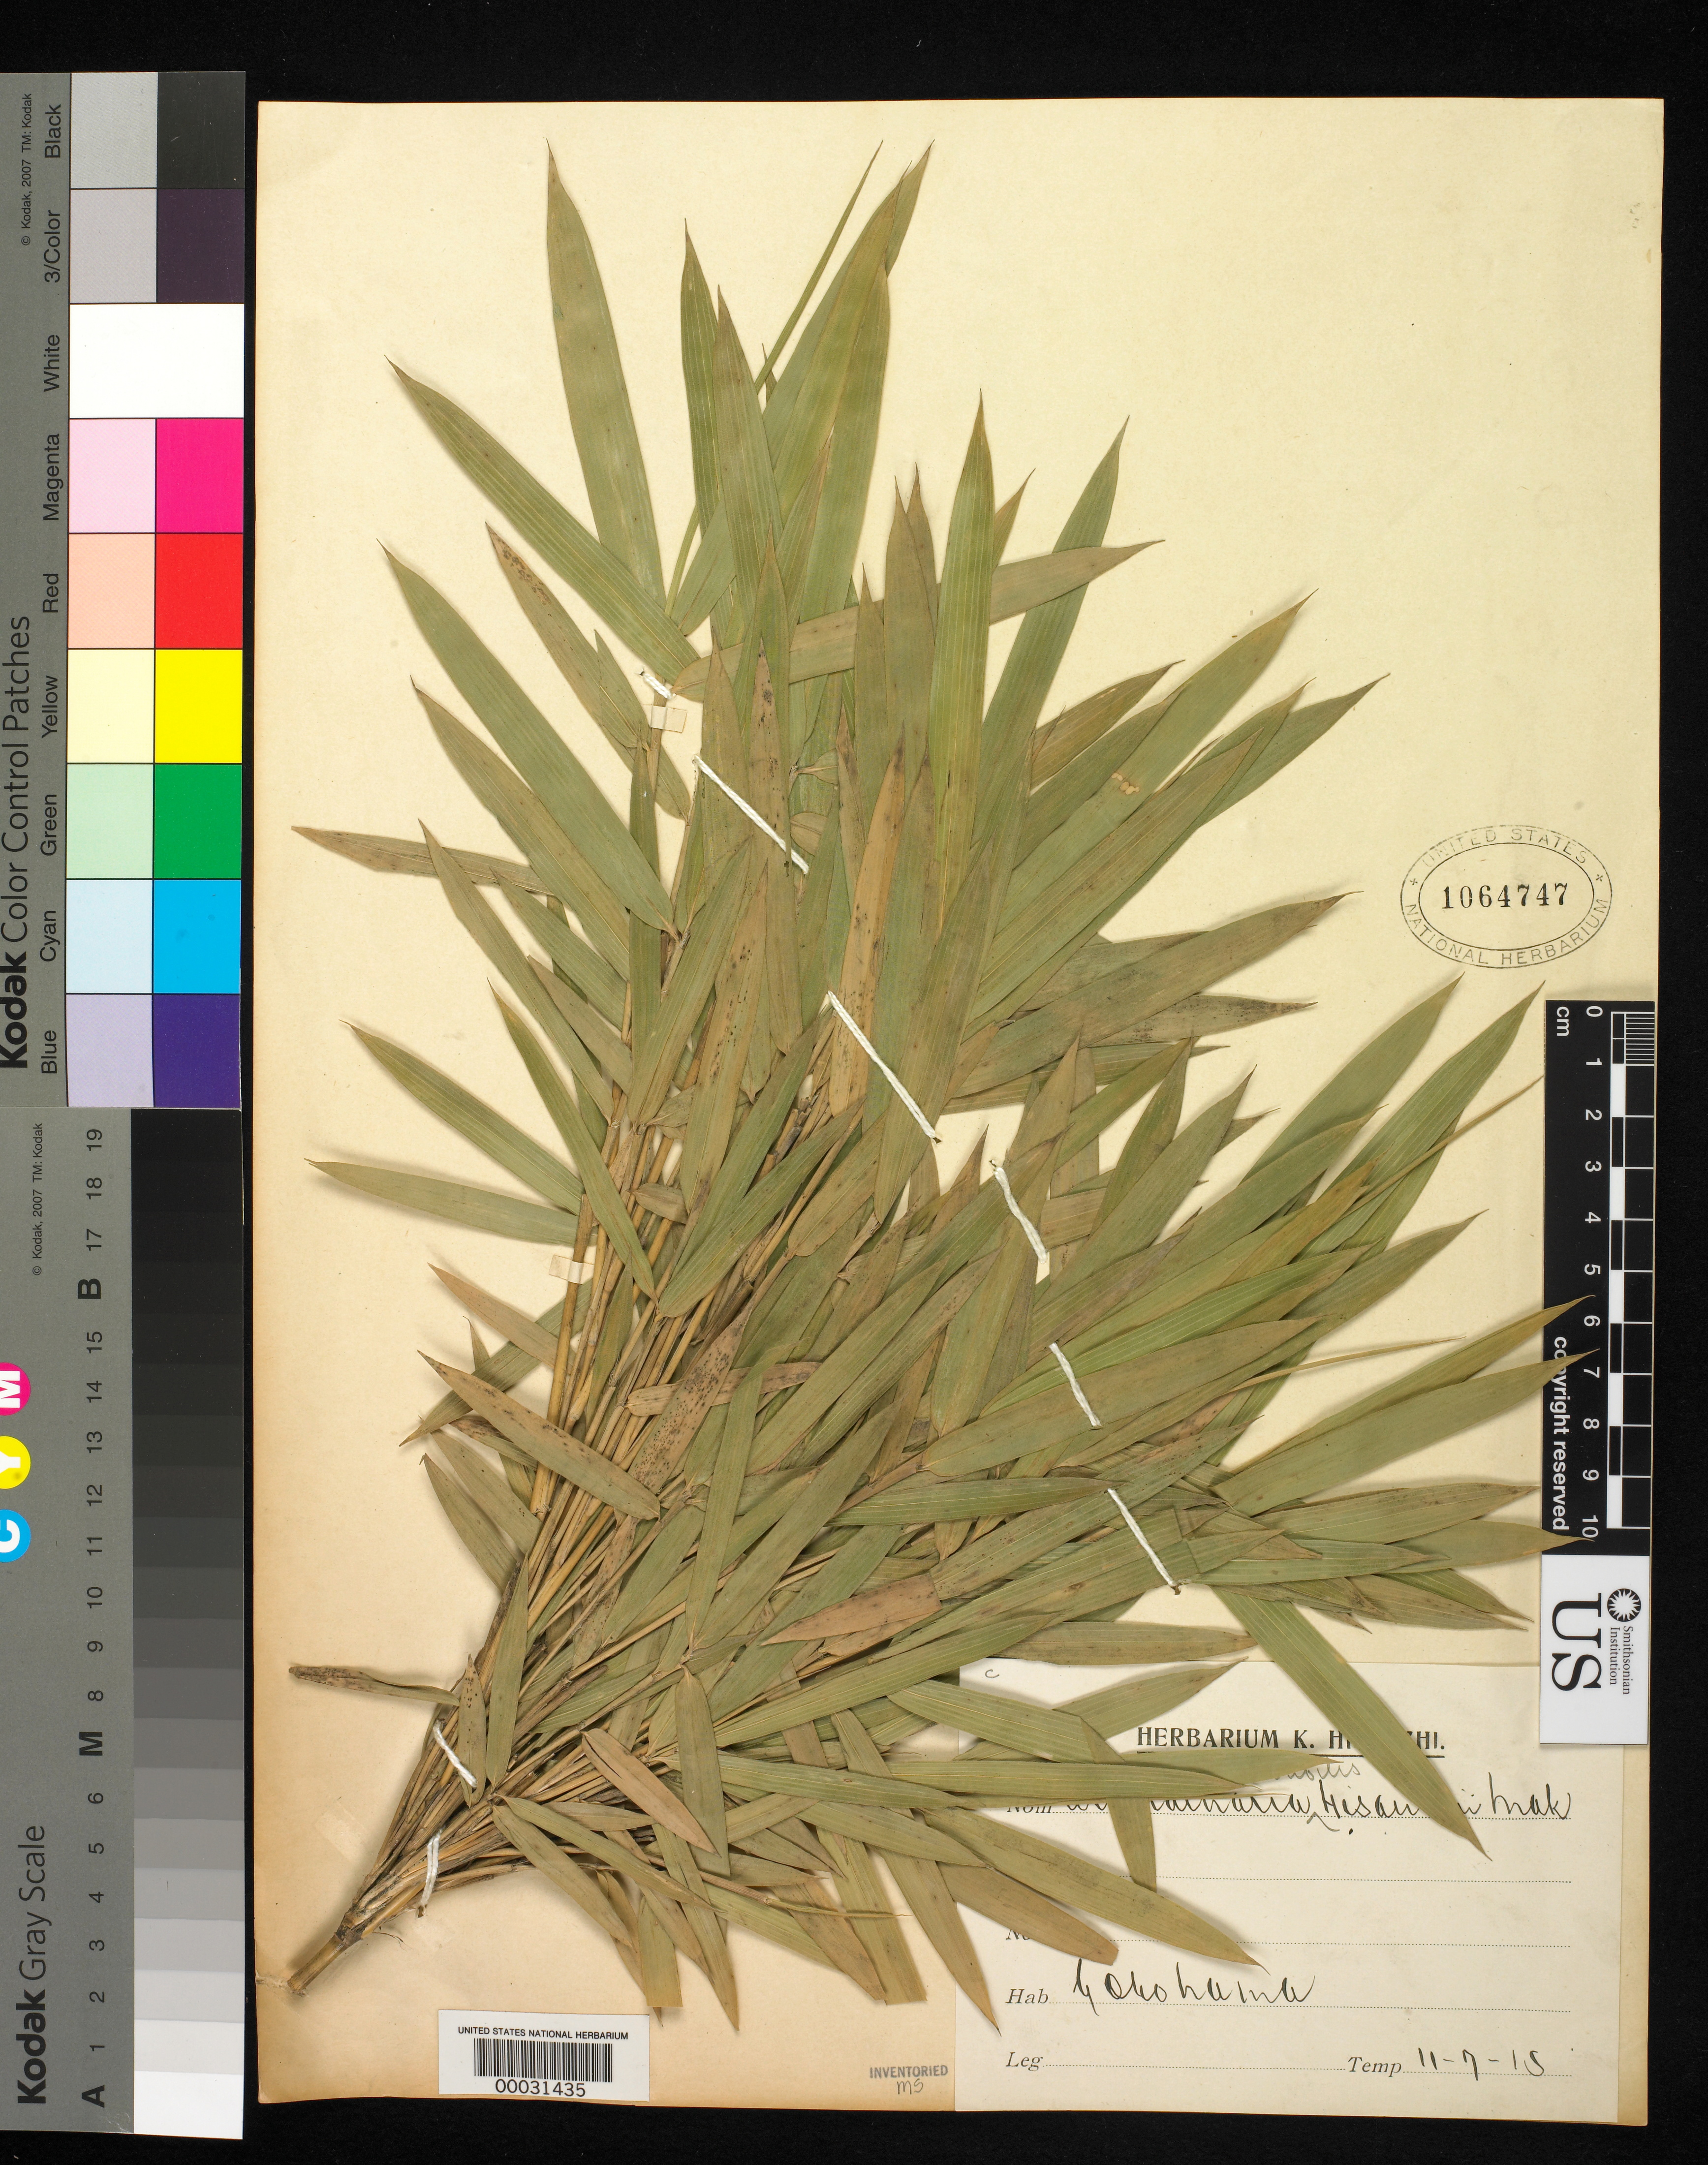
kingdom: Plantae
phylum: Tracheophyta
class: Liliopsida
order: Poales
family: Poaceae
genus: Pleioblastus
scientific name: Pleioblastus fortunei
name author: (Van Houtte) Nakai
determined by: Poaceae Reorganization Project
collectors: K. Hisauchi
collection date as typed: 11 Jul 1915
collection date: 1915-07-11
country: Japan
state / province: Kanagawa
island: Honshu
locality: Yokohama.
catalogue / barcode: US 1064747